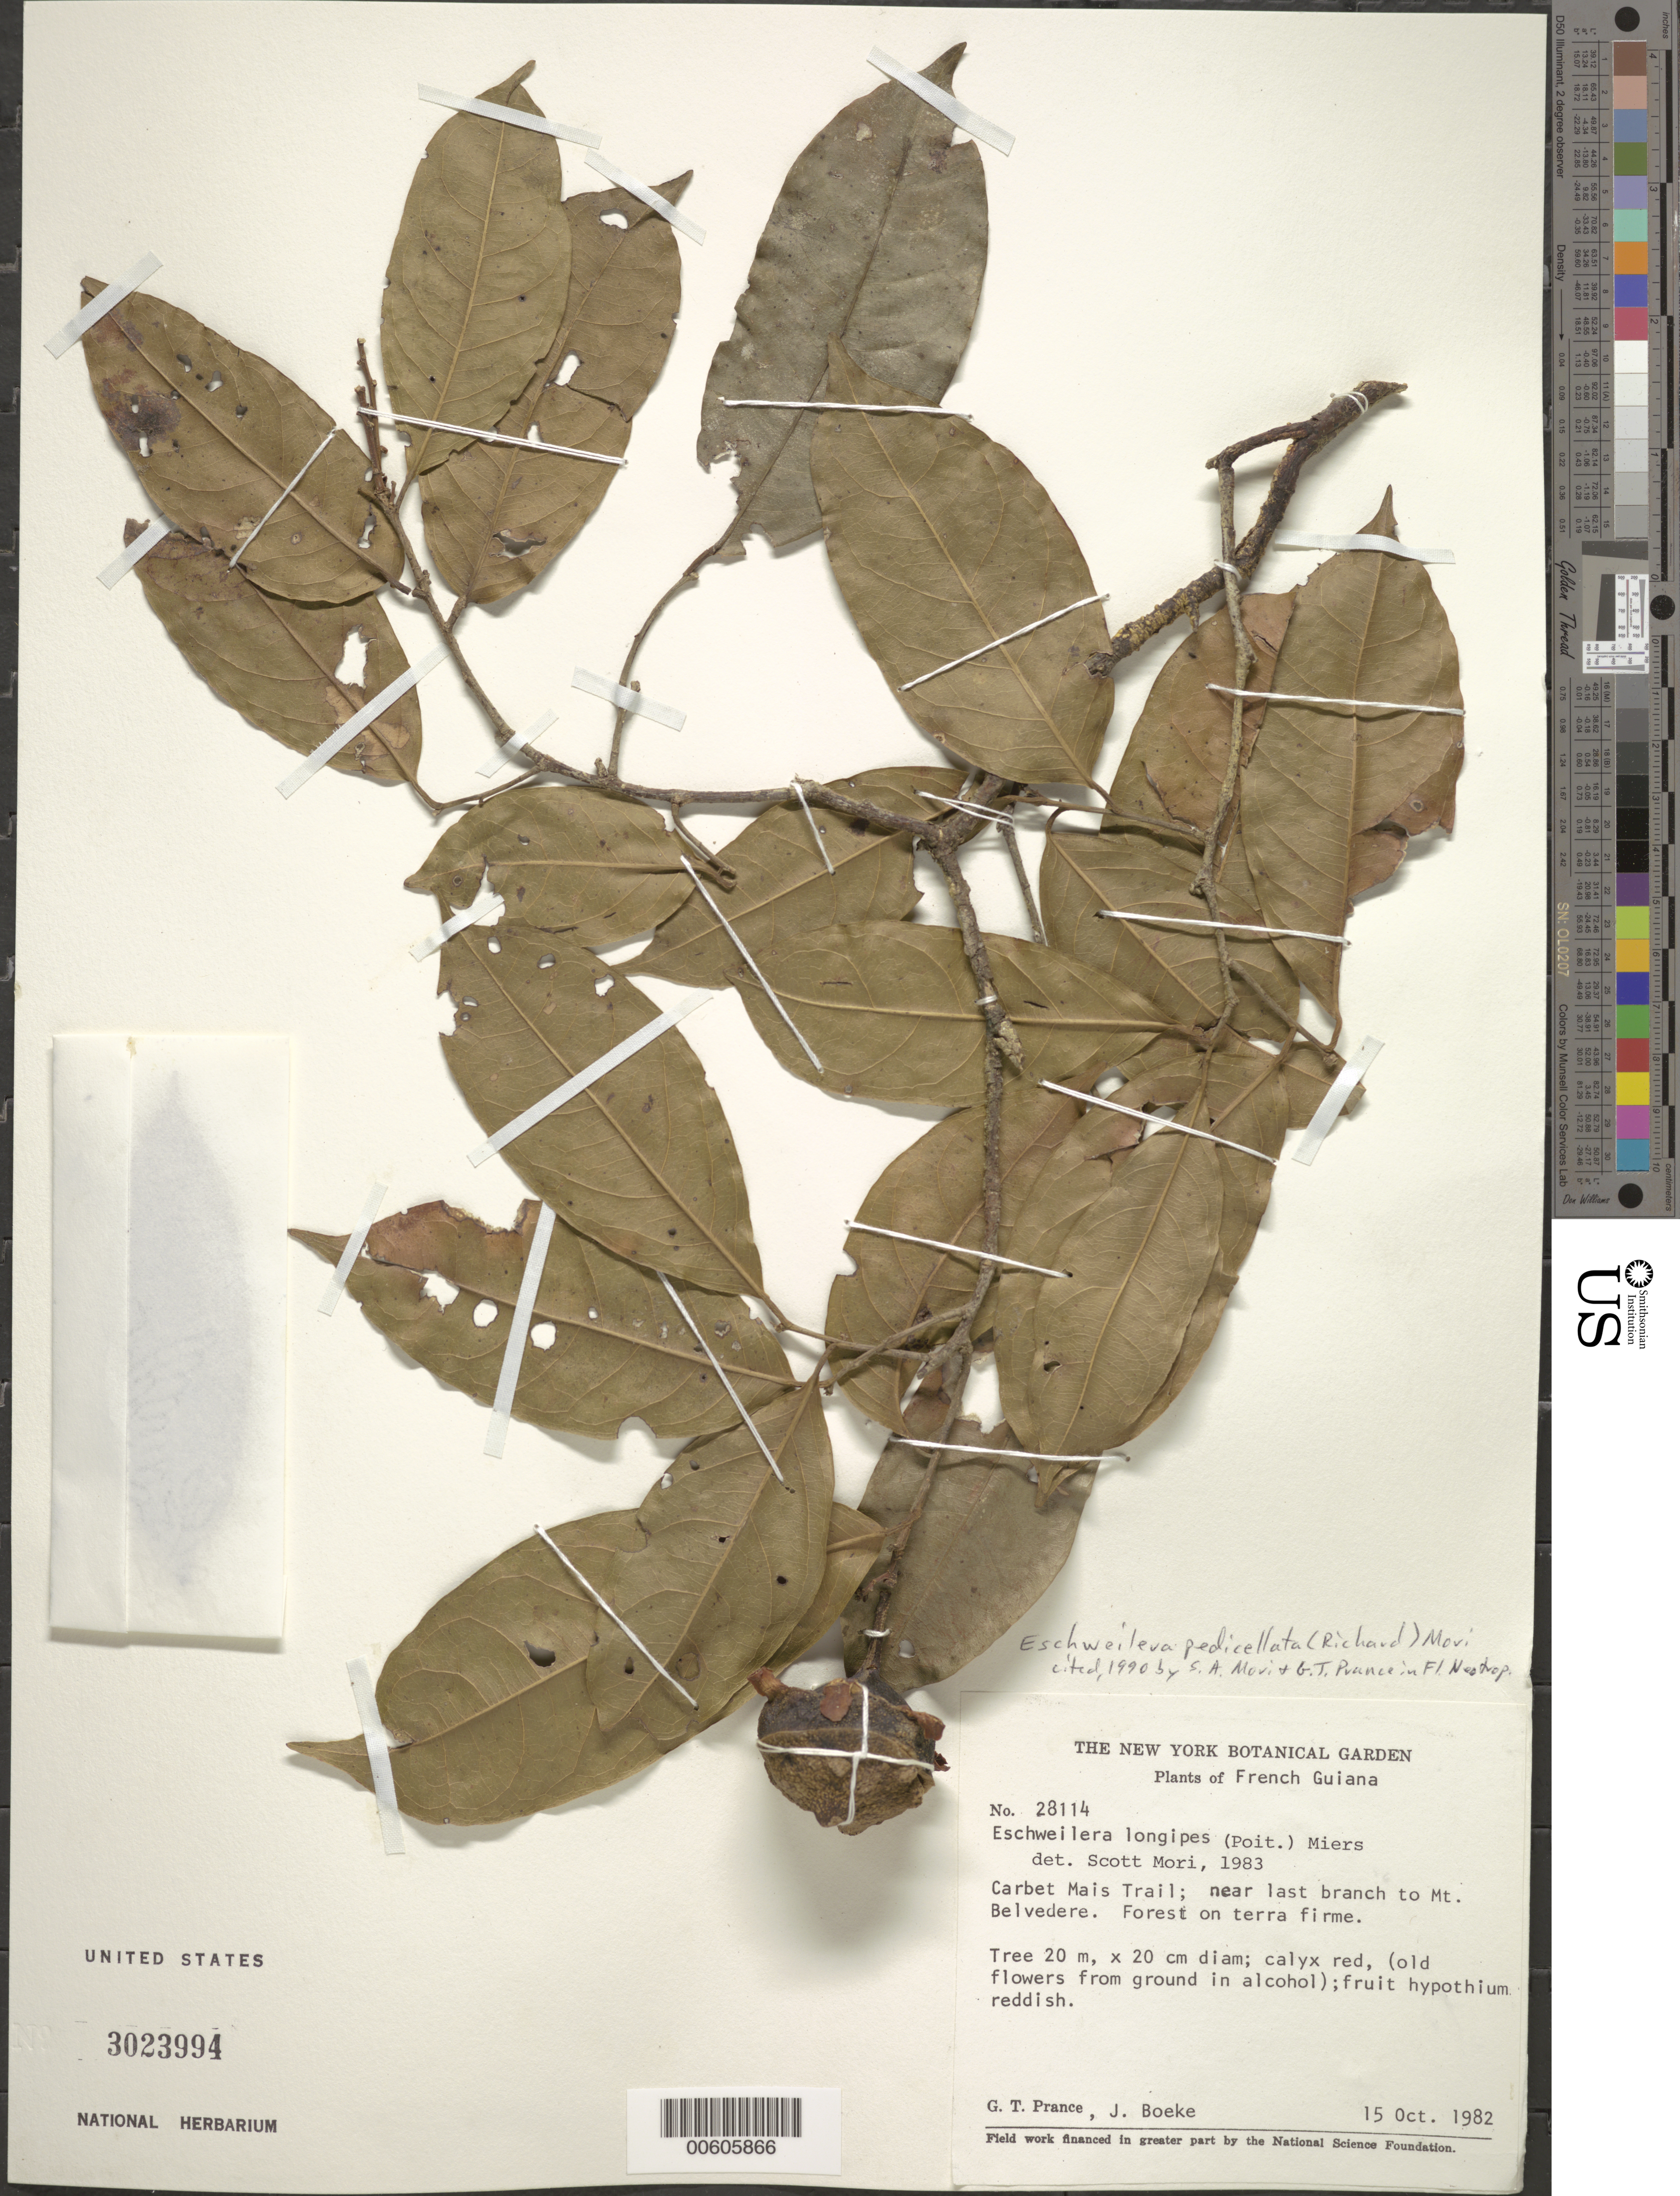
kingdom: Plantae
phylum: Tracheophyta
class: Magnoliopsida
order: Ericales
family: Lecythidaceae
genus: Eschweilera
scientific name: Eschweilera pedicellata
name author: (Rich.) S.A. Mori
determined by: Mori, Scott A.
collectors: G. T. Prance & J. D. Boeke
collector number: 28114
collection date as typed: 15-Oct-82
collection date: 1982-10-15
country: French Guiana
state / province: Saint-Laurent-du-Maroni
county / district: Saül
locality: Carbet Mais Trail, near last branch of trail to Mt. Belvedere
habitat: Forest on terra firme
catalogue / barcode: US 3023994